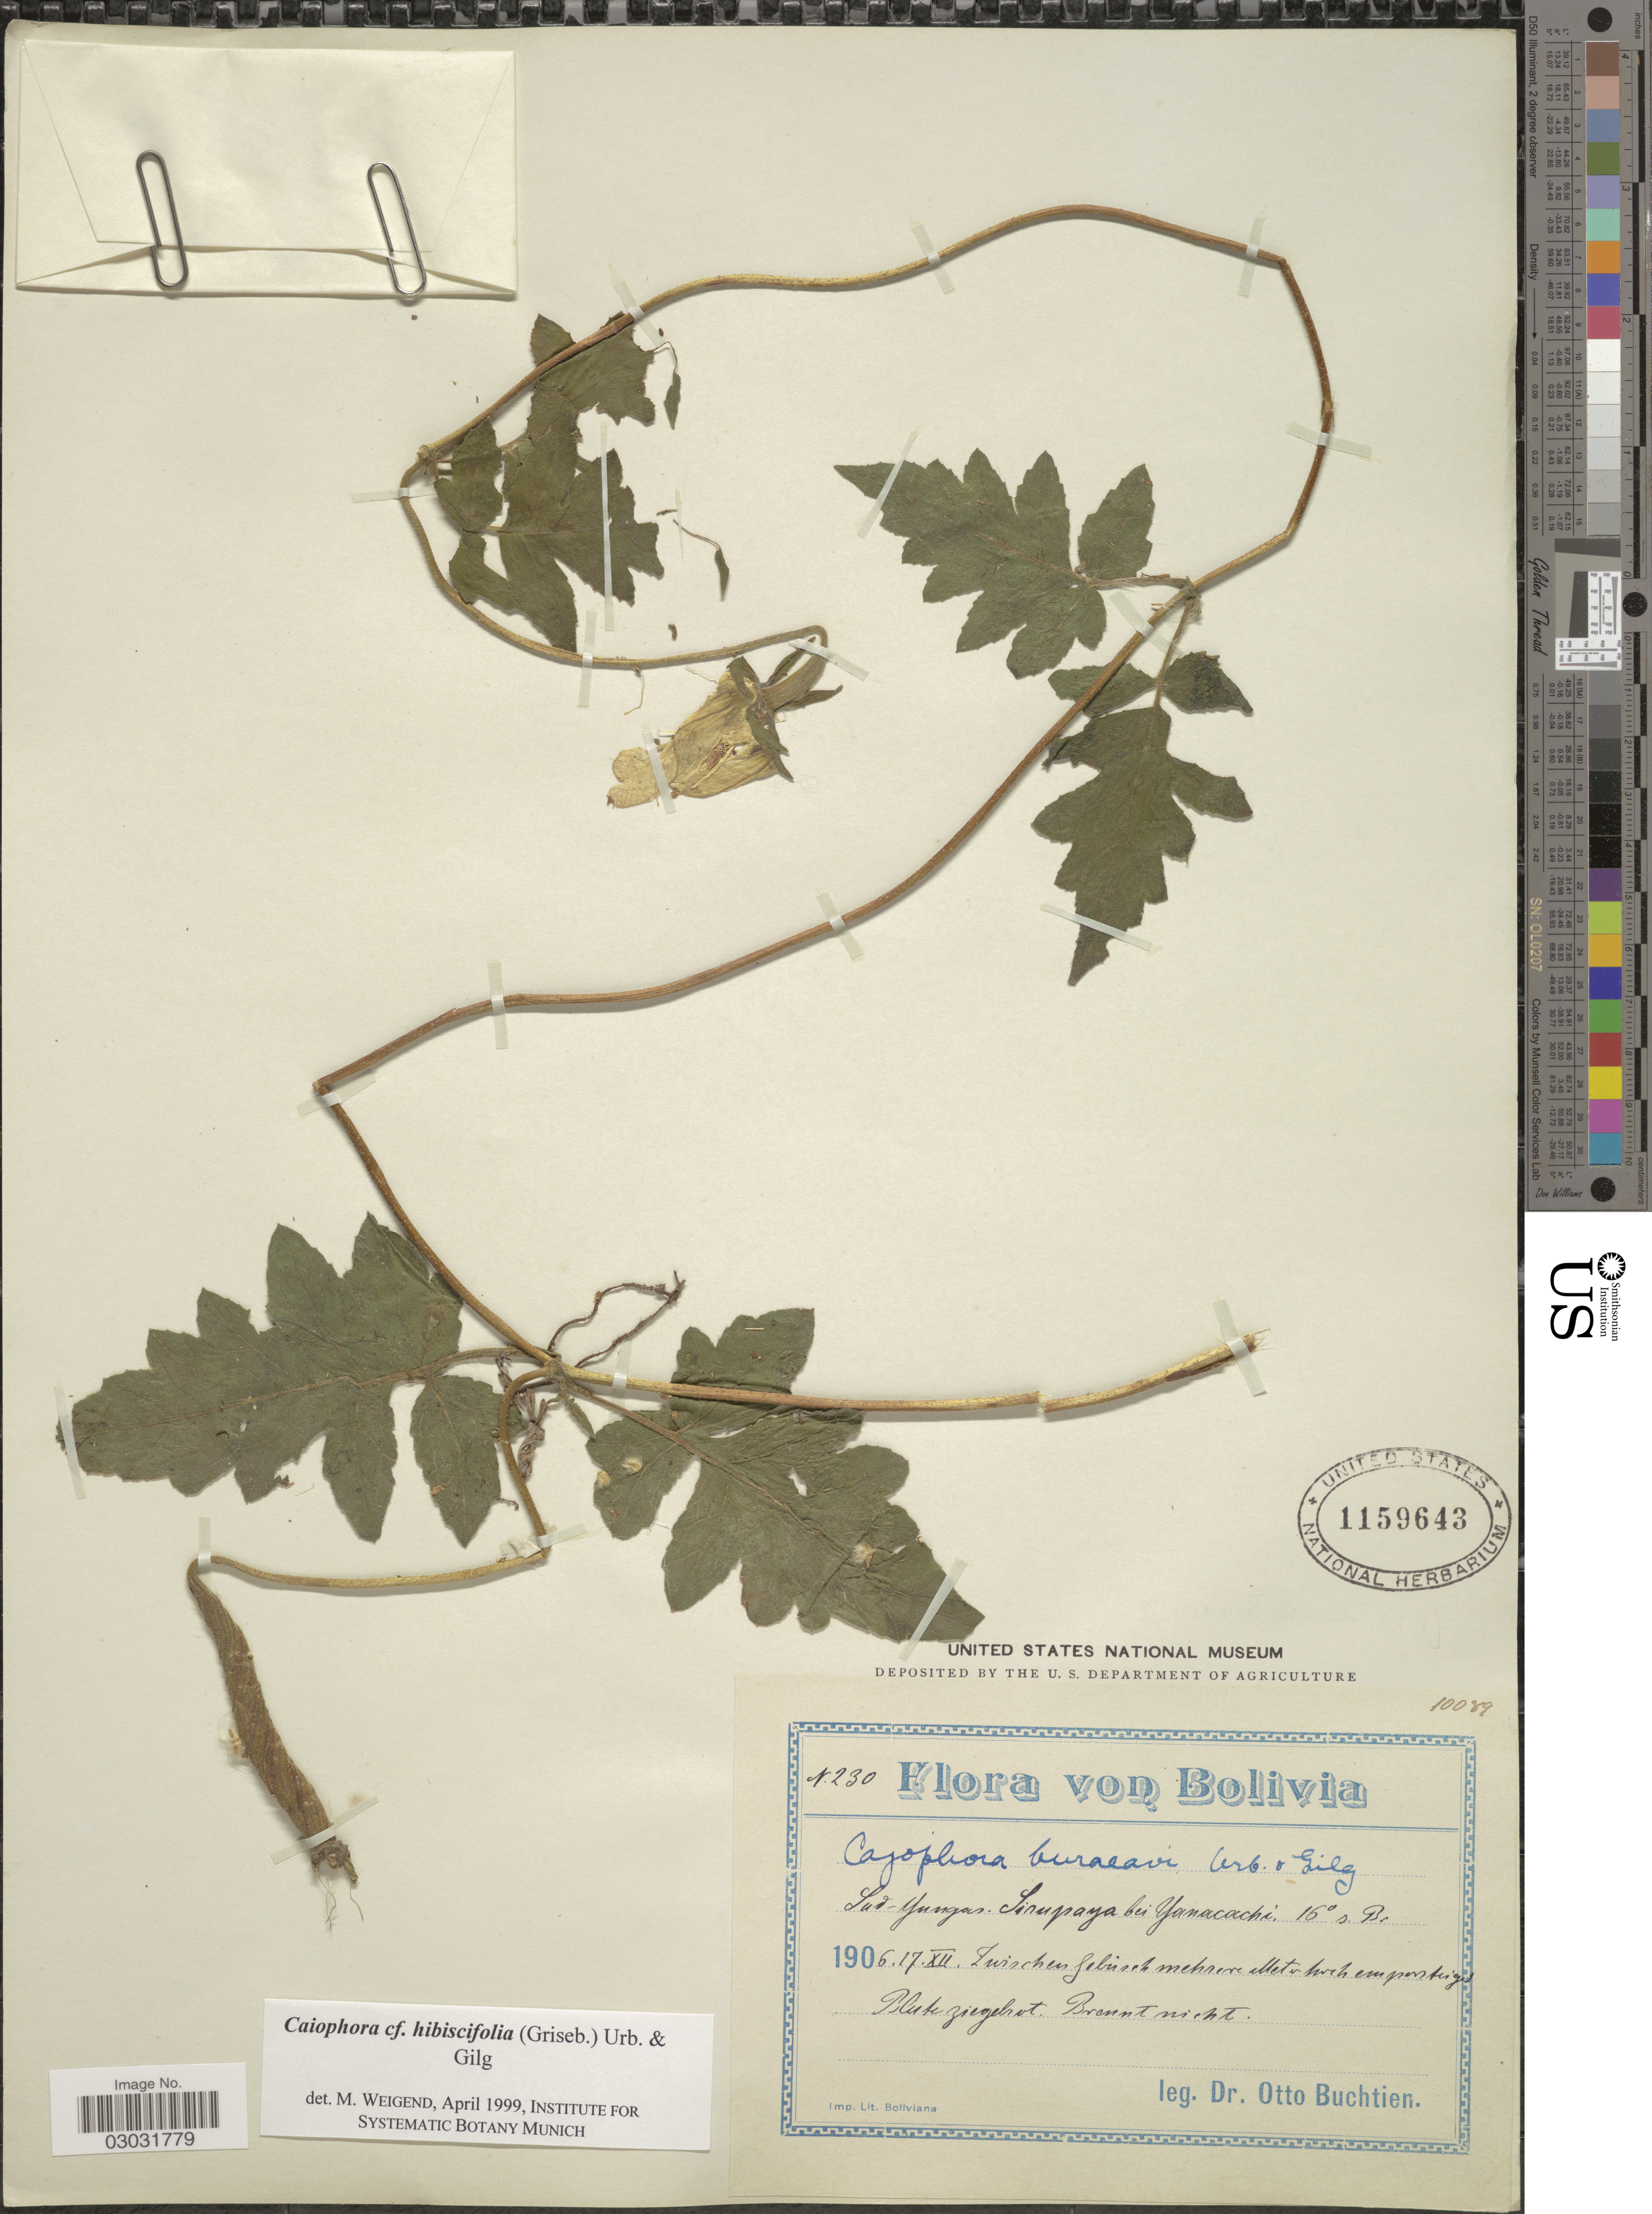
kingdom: Plantae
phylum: Tracheophyta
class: Magnoliopsida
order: Cornales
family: Loasaceae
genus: Caiophora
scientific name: Caiophora hibiscifolia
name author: (Griseb.) Urb. & Gilg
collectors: O. Buchtien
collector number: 230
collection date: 1906-12-17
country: Bolivia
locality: Sud-Yungas. Sirapaya bei Yanachachi. 16° s Br.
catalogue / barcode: US 1159643